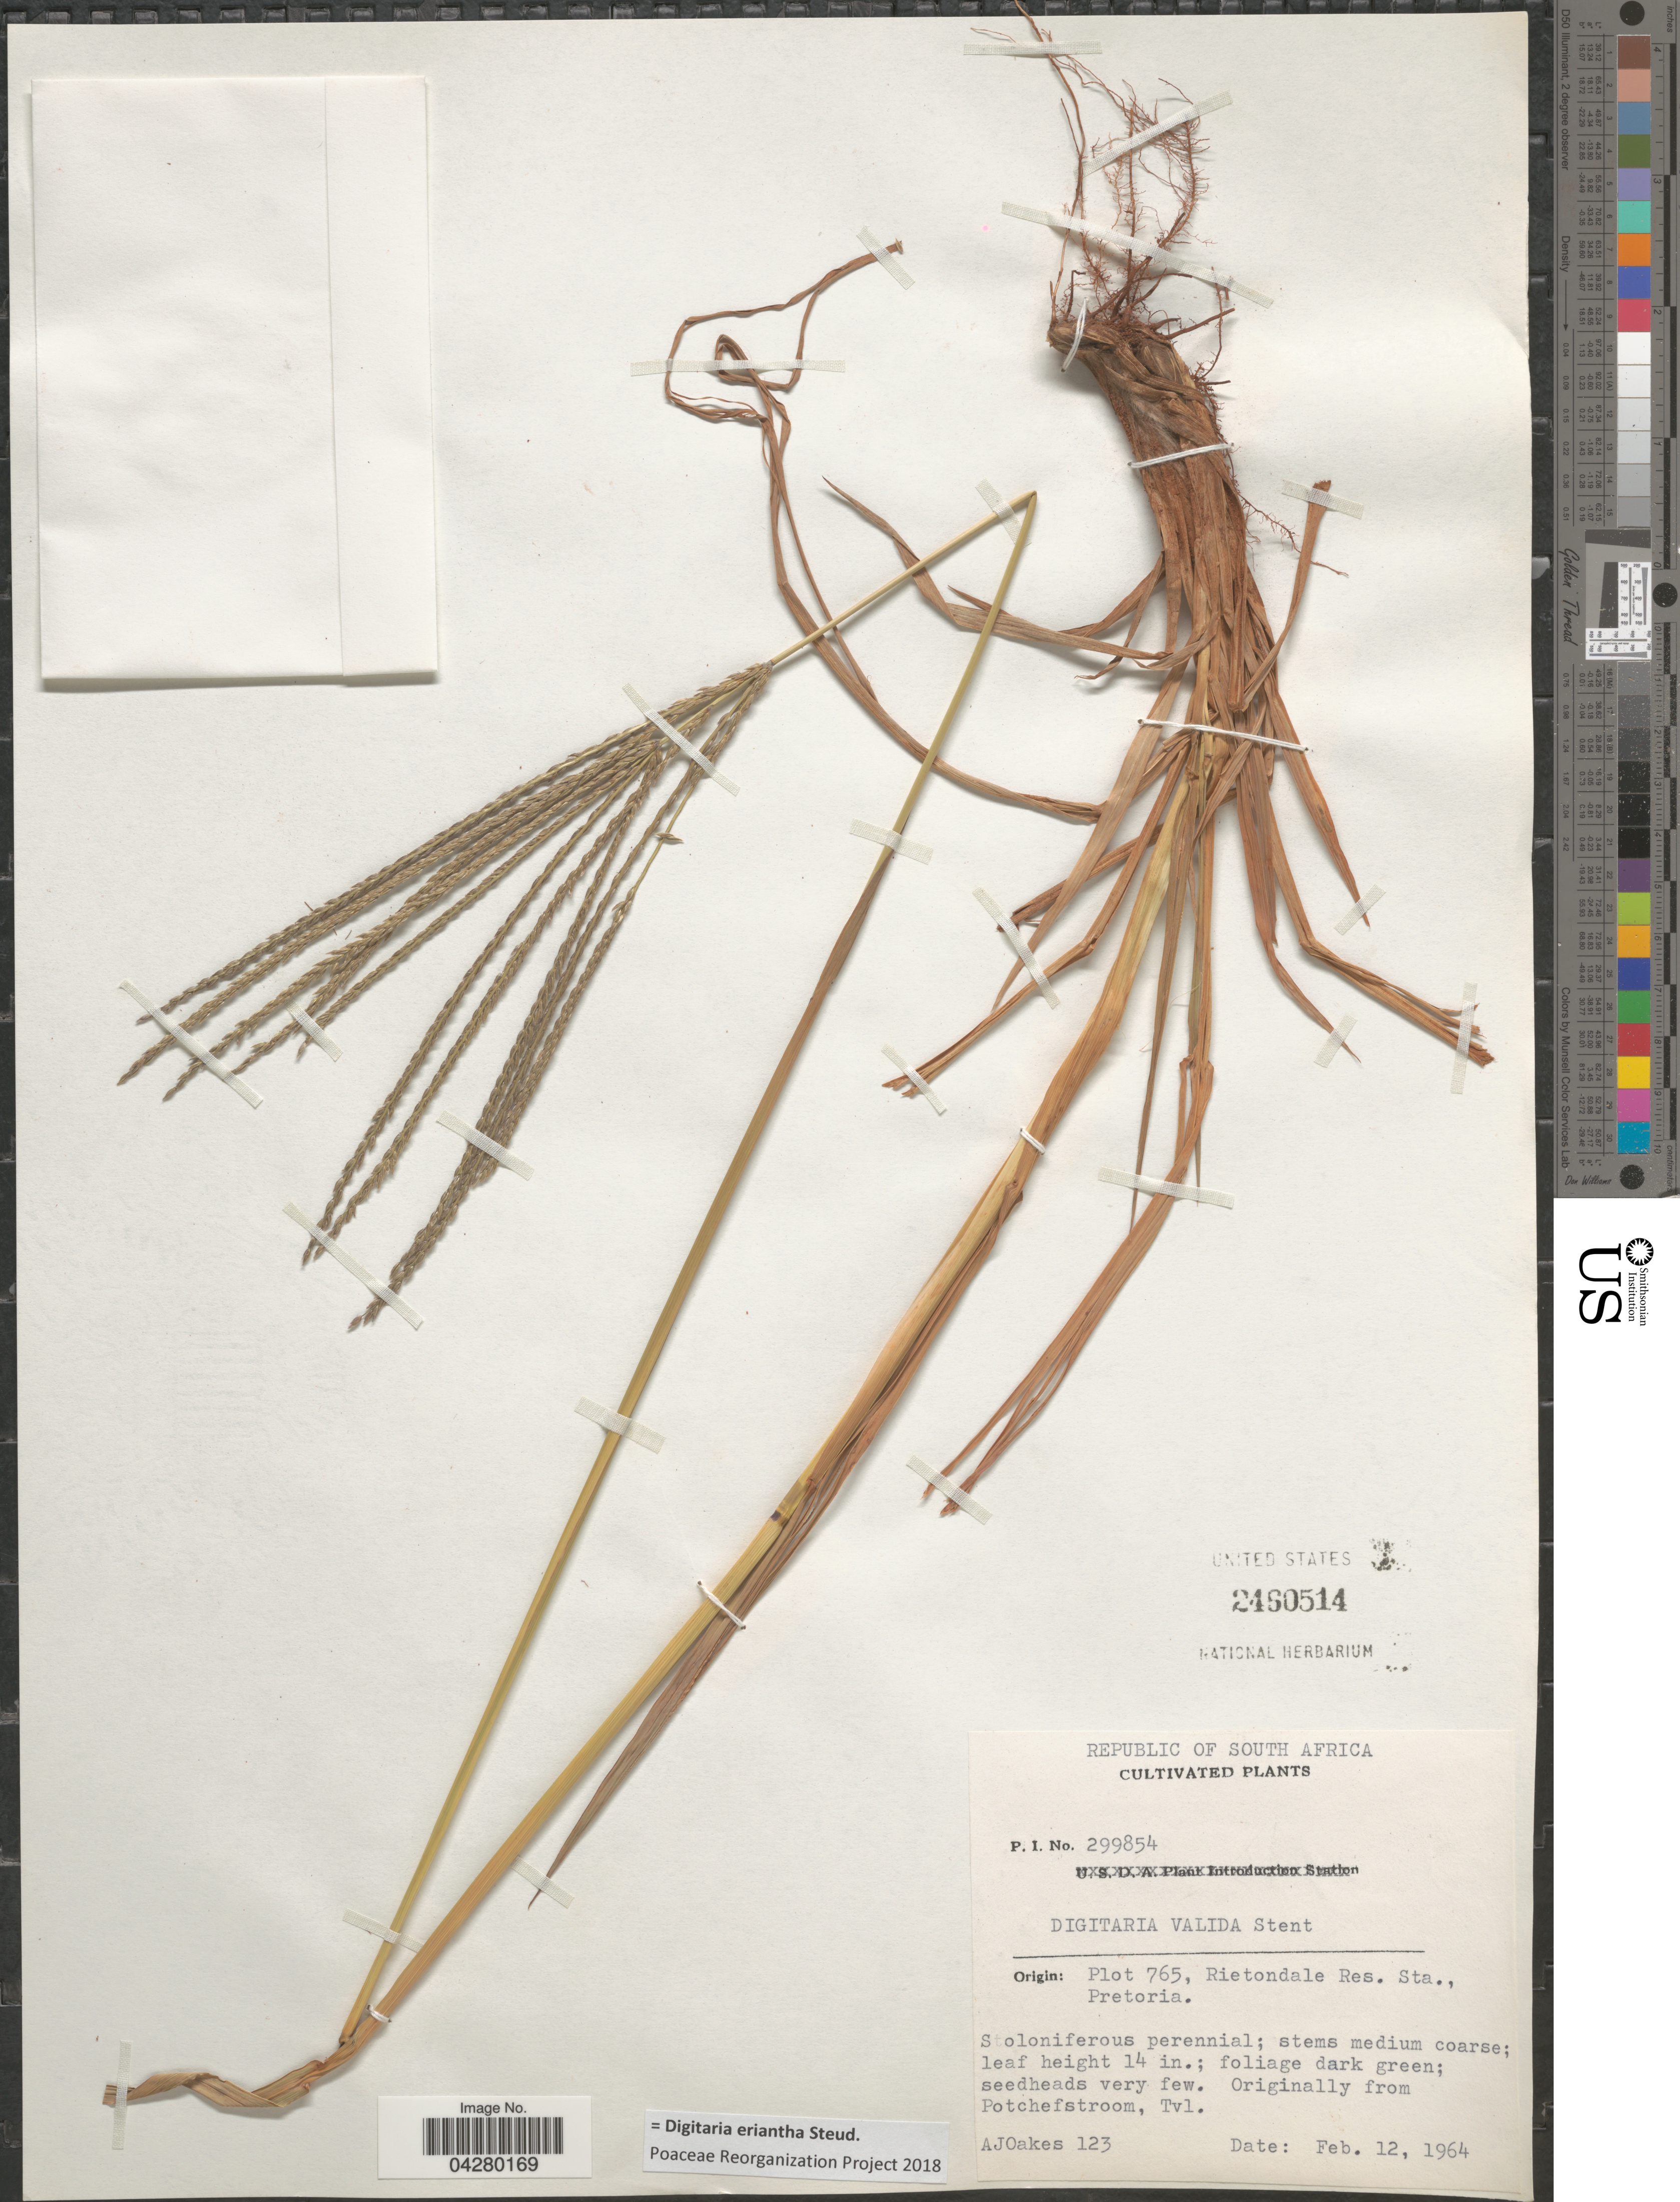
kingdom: Plantae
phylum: Tracheophyta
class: Liliopsida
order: Poales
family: Poaceae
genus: Digitaria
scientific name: Digitaria eriantha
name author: Steud.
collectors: A. Oakes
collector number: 123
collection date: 1964-02-12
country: South Africa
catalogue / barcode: US 2460514